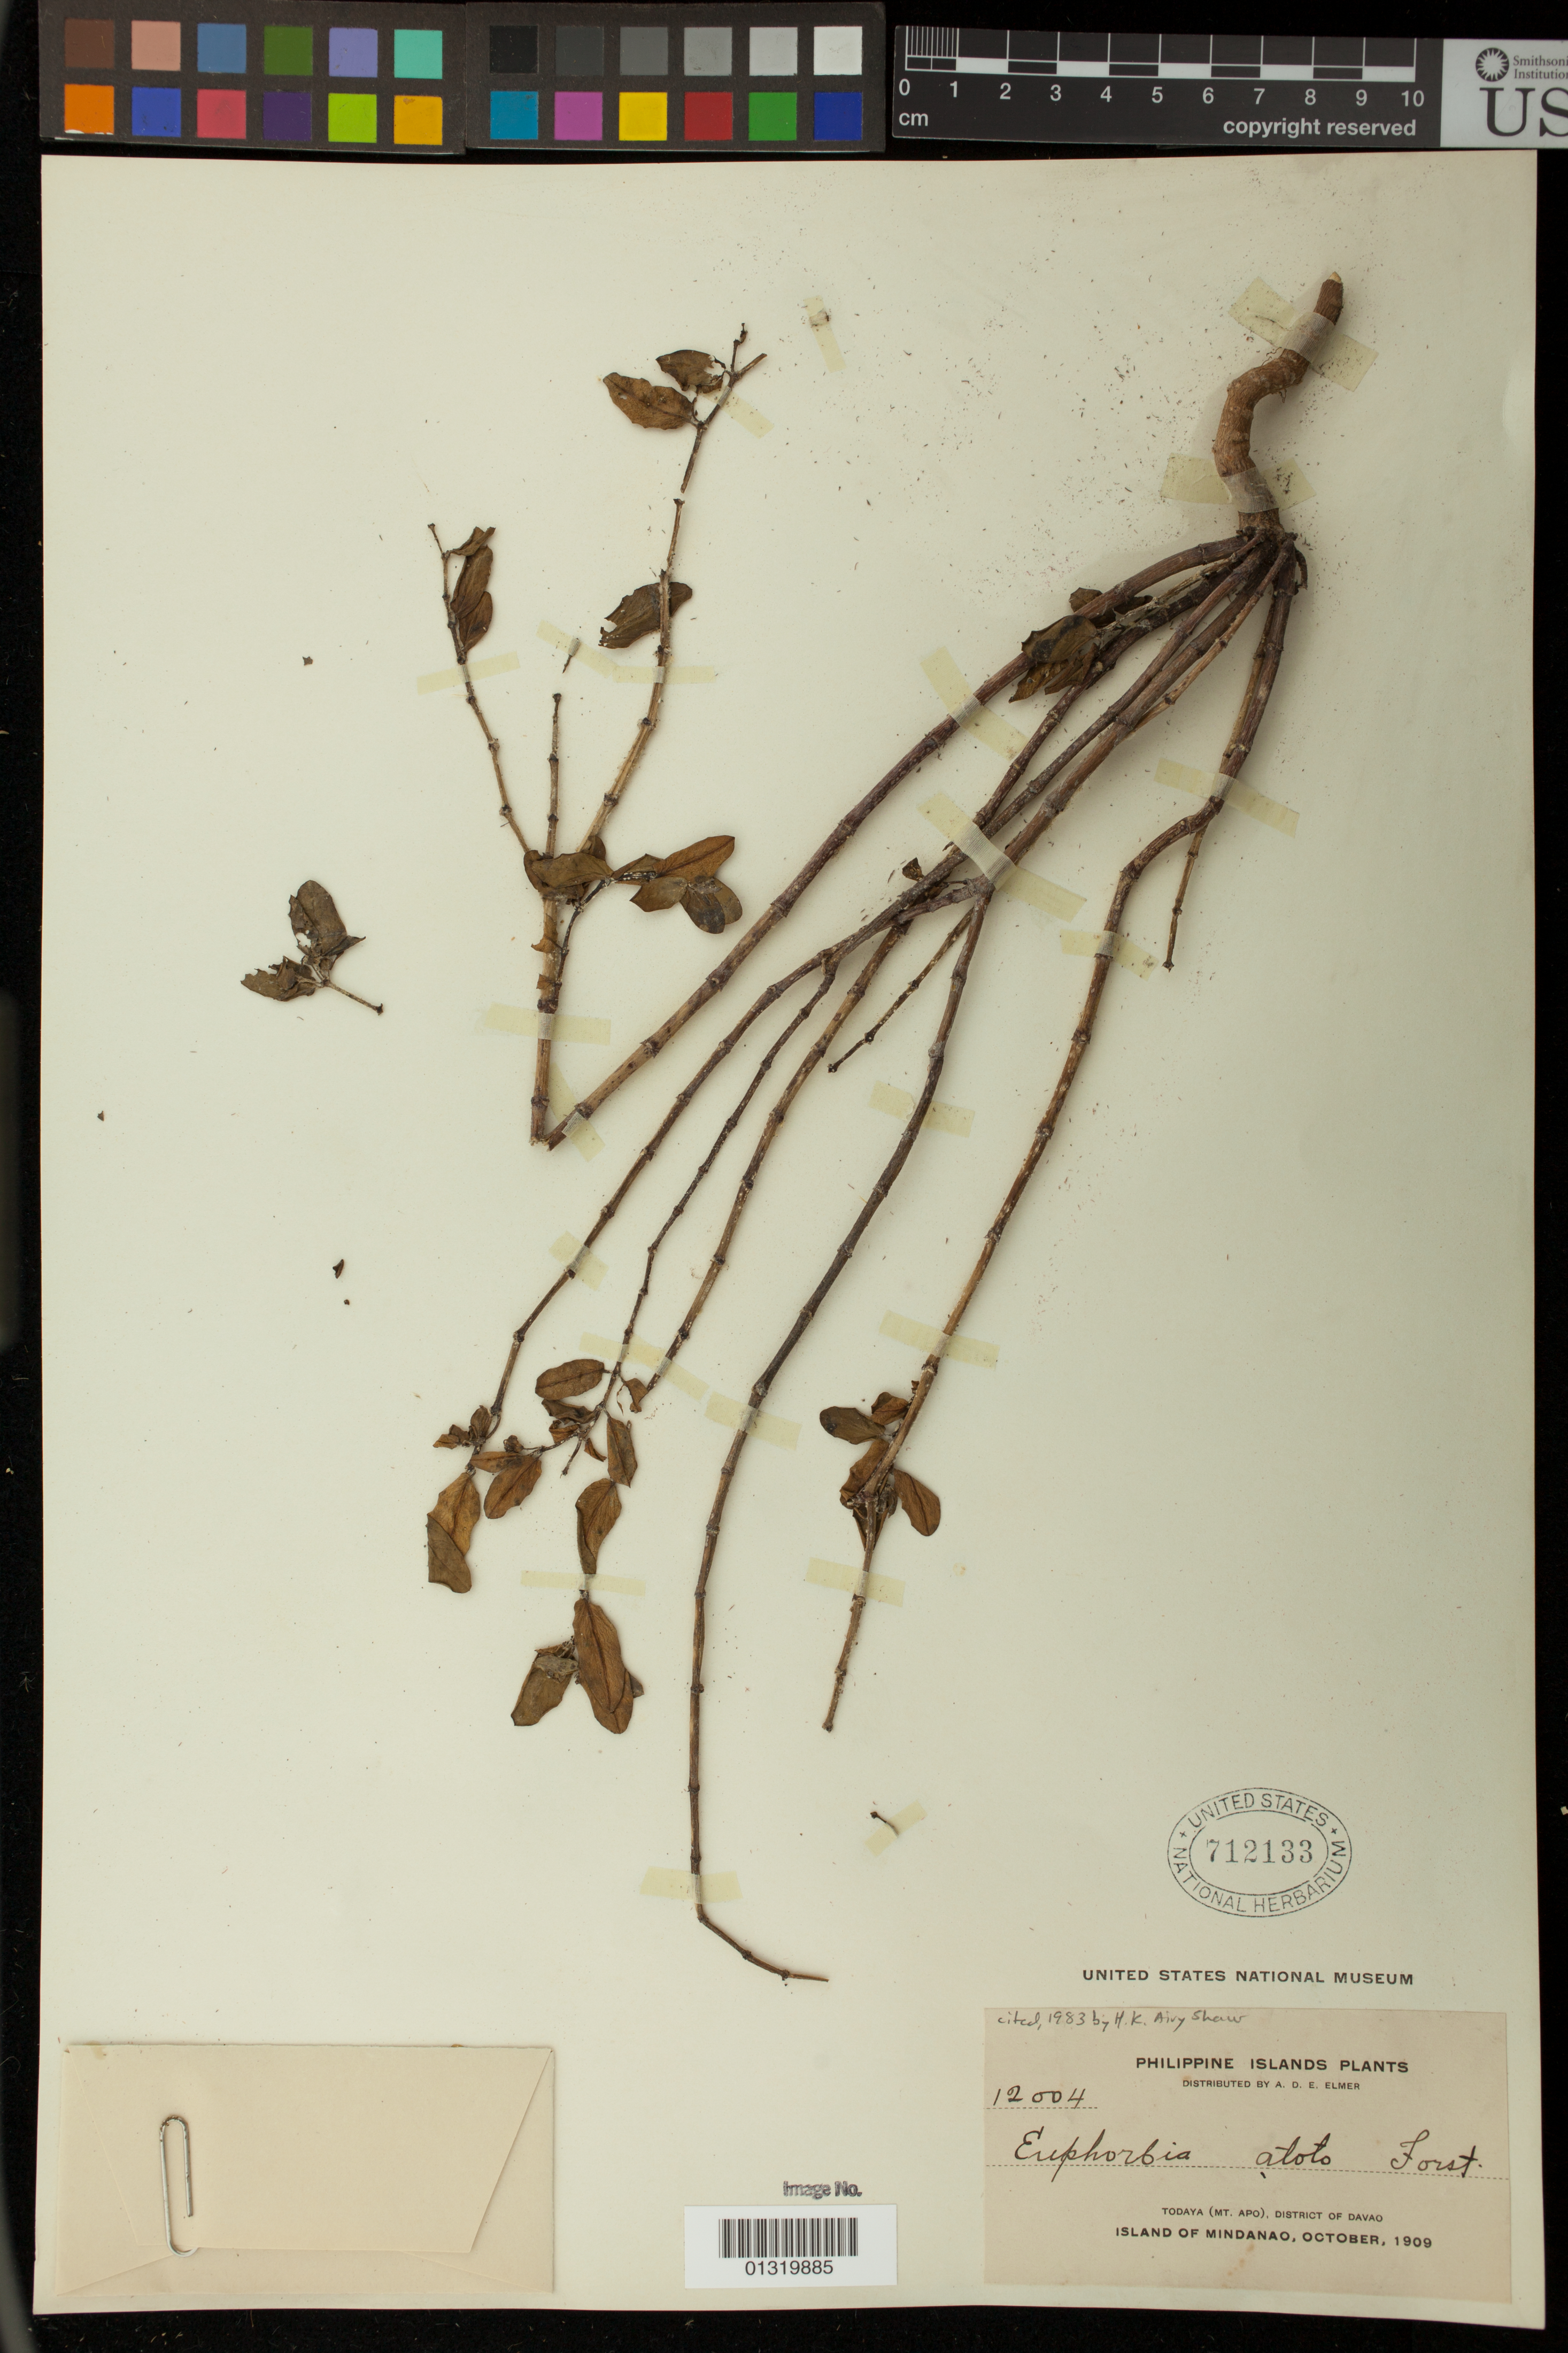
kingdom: Plantae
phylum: Tracheophyta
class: Magnoliopsida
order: Malpighiales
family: Euphorbiaceae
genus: Euphorbia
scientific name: Euphorbia atoto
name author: G. Forst.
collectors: A. D. E. Elmer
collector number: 12004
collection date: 1909-10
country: Philippines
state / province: Davao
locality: Todaya (Mt. Apo); Island of Mindanao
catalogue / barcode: US 712133